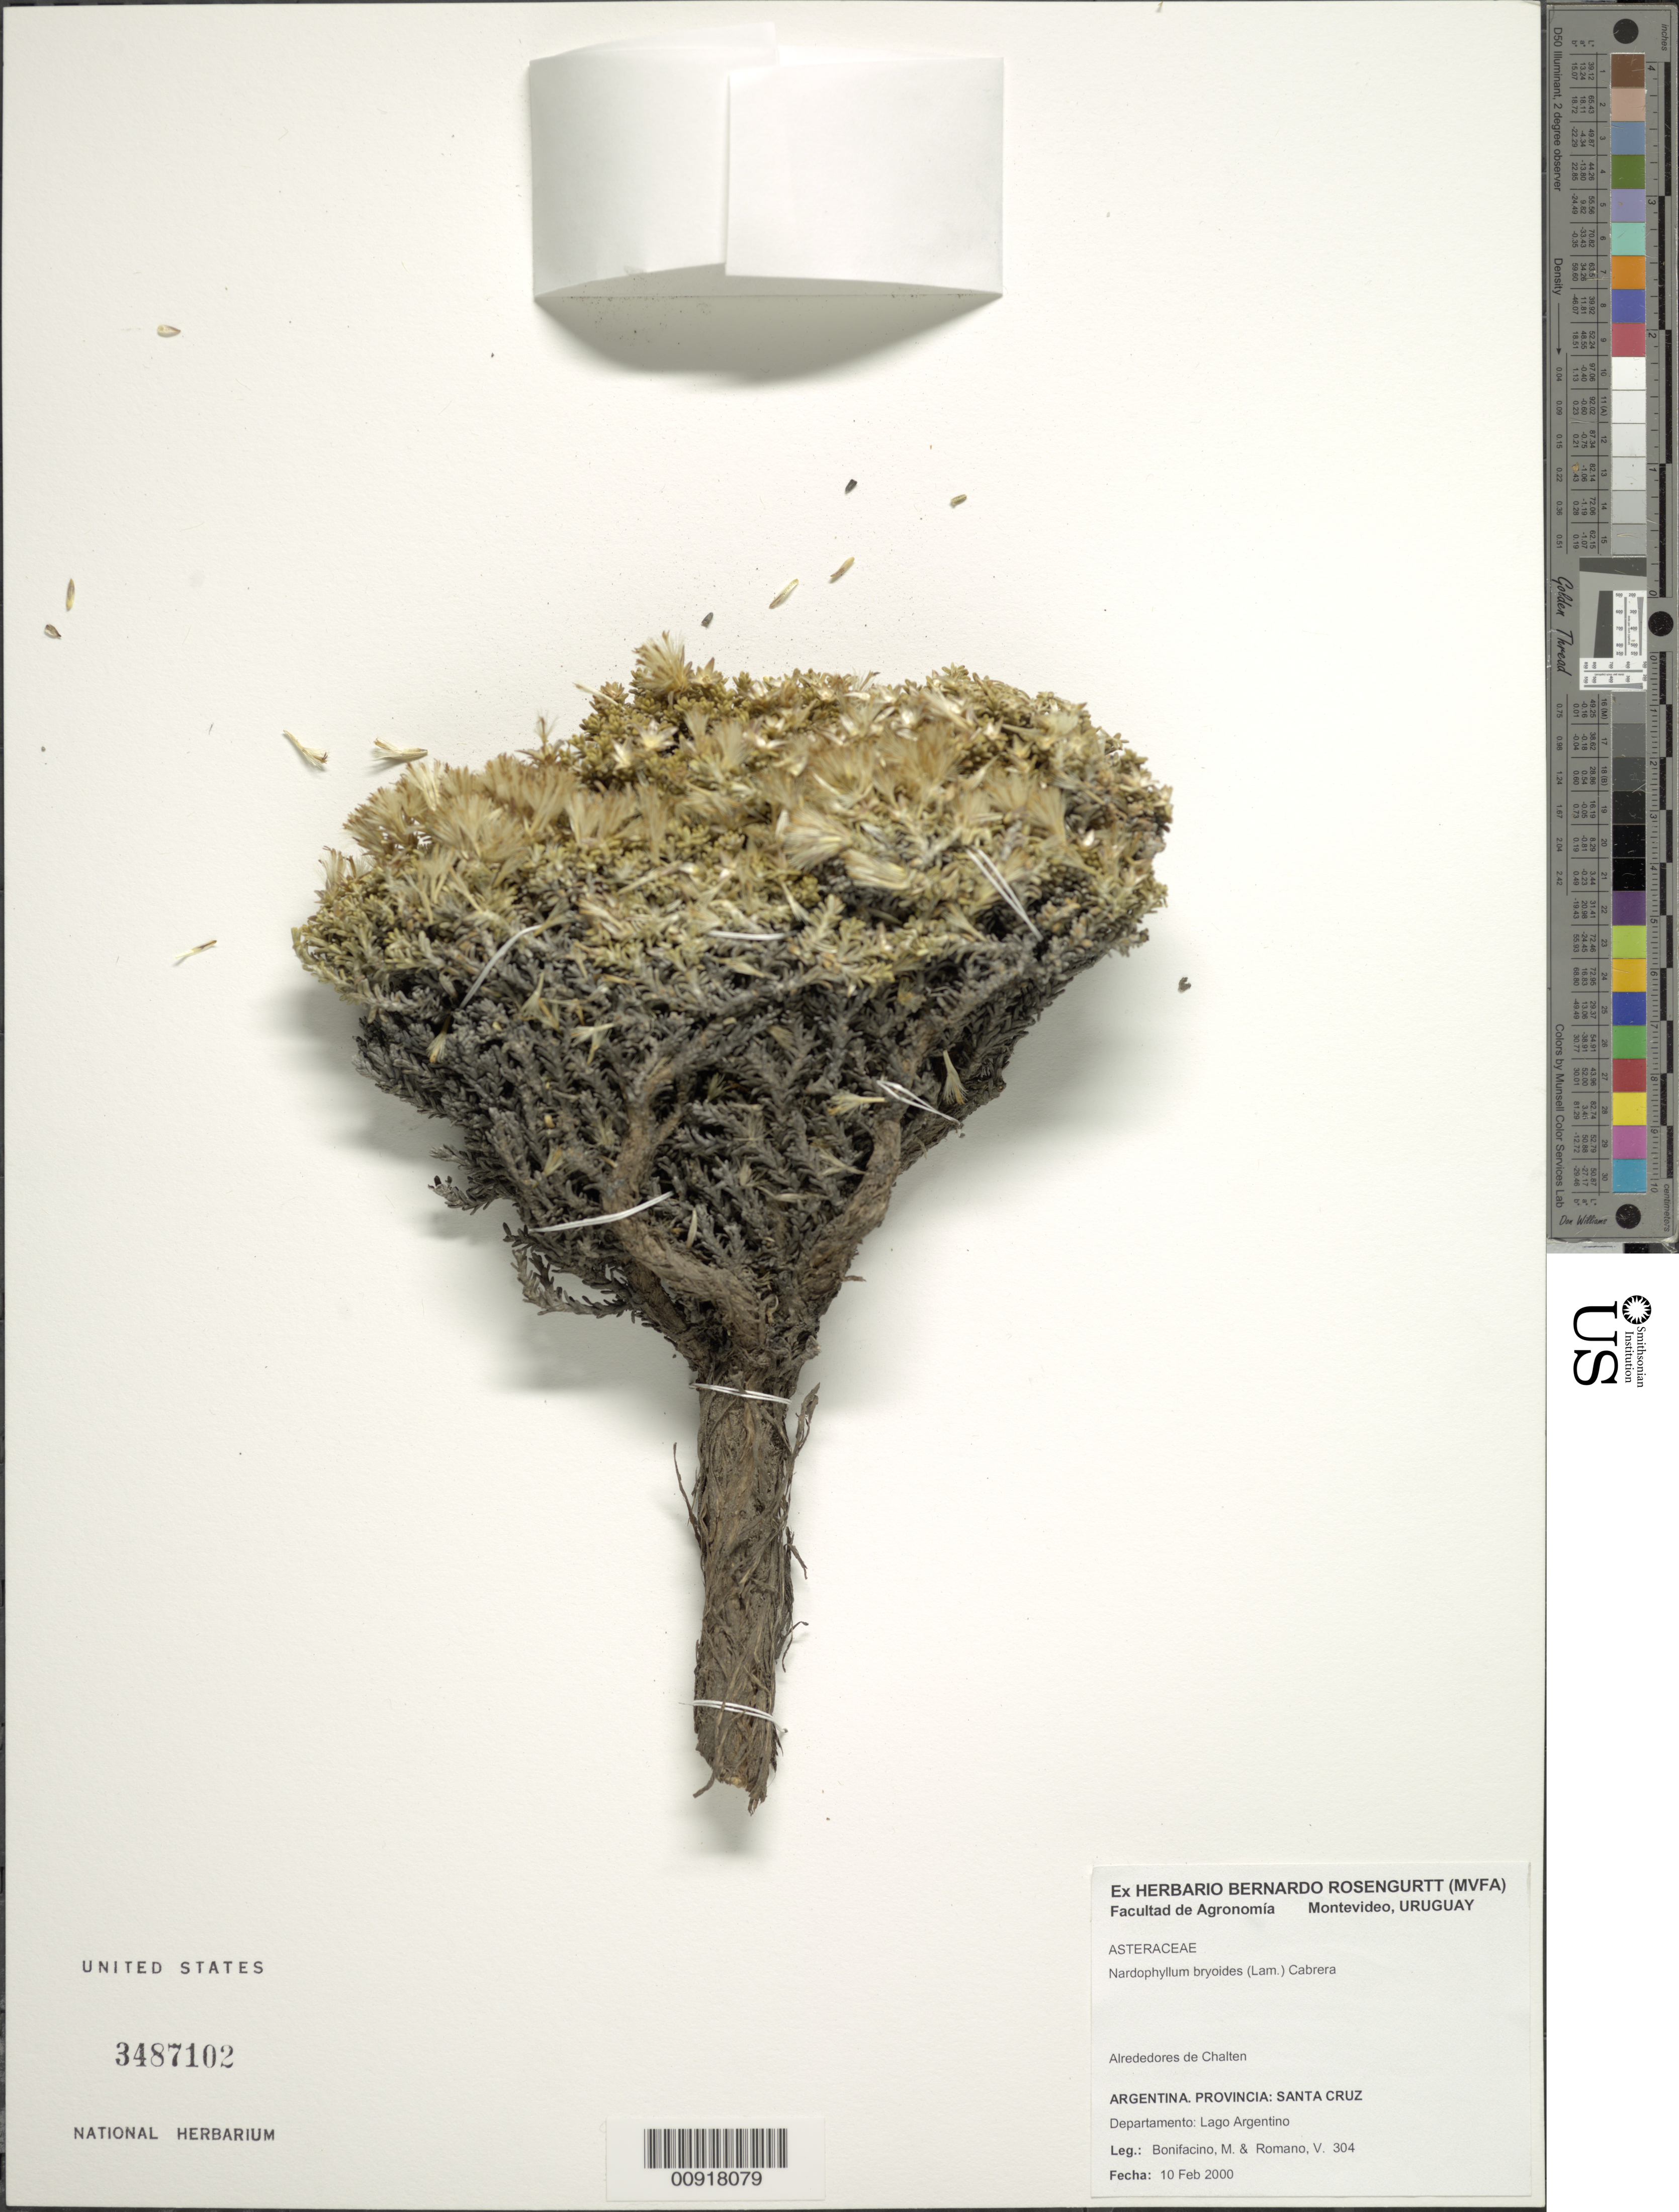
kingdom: Plantae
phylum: Tracheophyta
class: Magnoliopsida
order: Asterales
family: Asteraceae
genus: Nardophyllum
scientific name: Nardophyllum bryoides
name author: (Lam.) Cabrera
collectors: M. Bonifacino & V. Romano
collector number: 0304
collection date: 2000-02-10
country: Argentina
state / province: Santa Cruz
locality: Dpto. Lago Argentino, alrededores de Chalten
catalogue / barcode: US 3487102